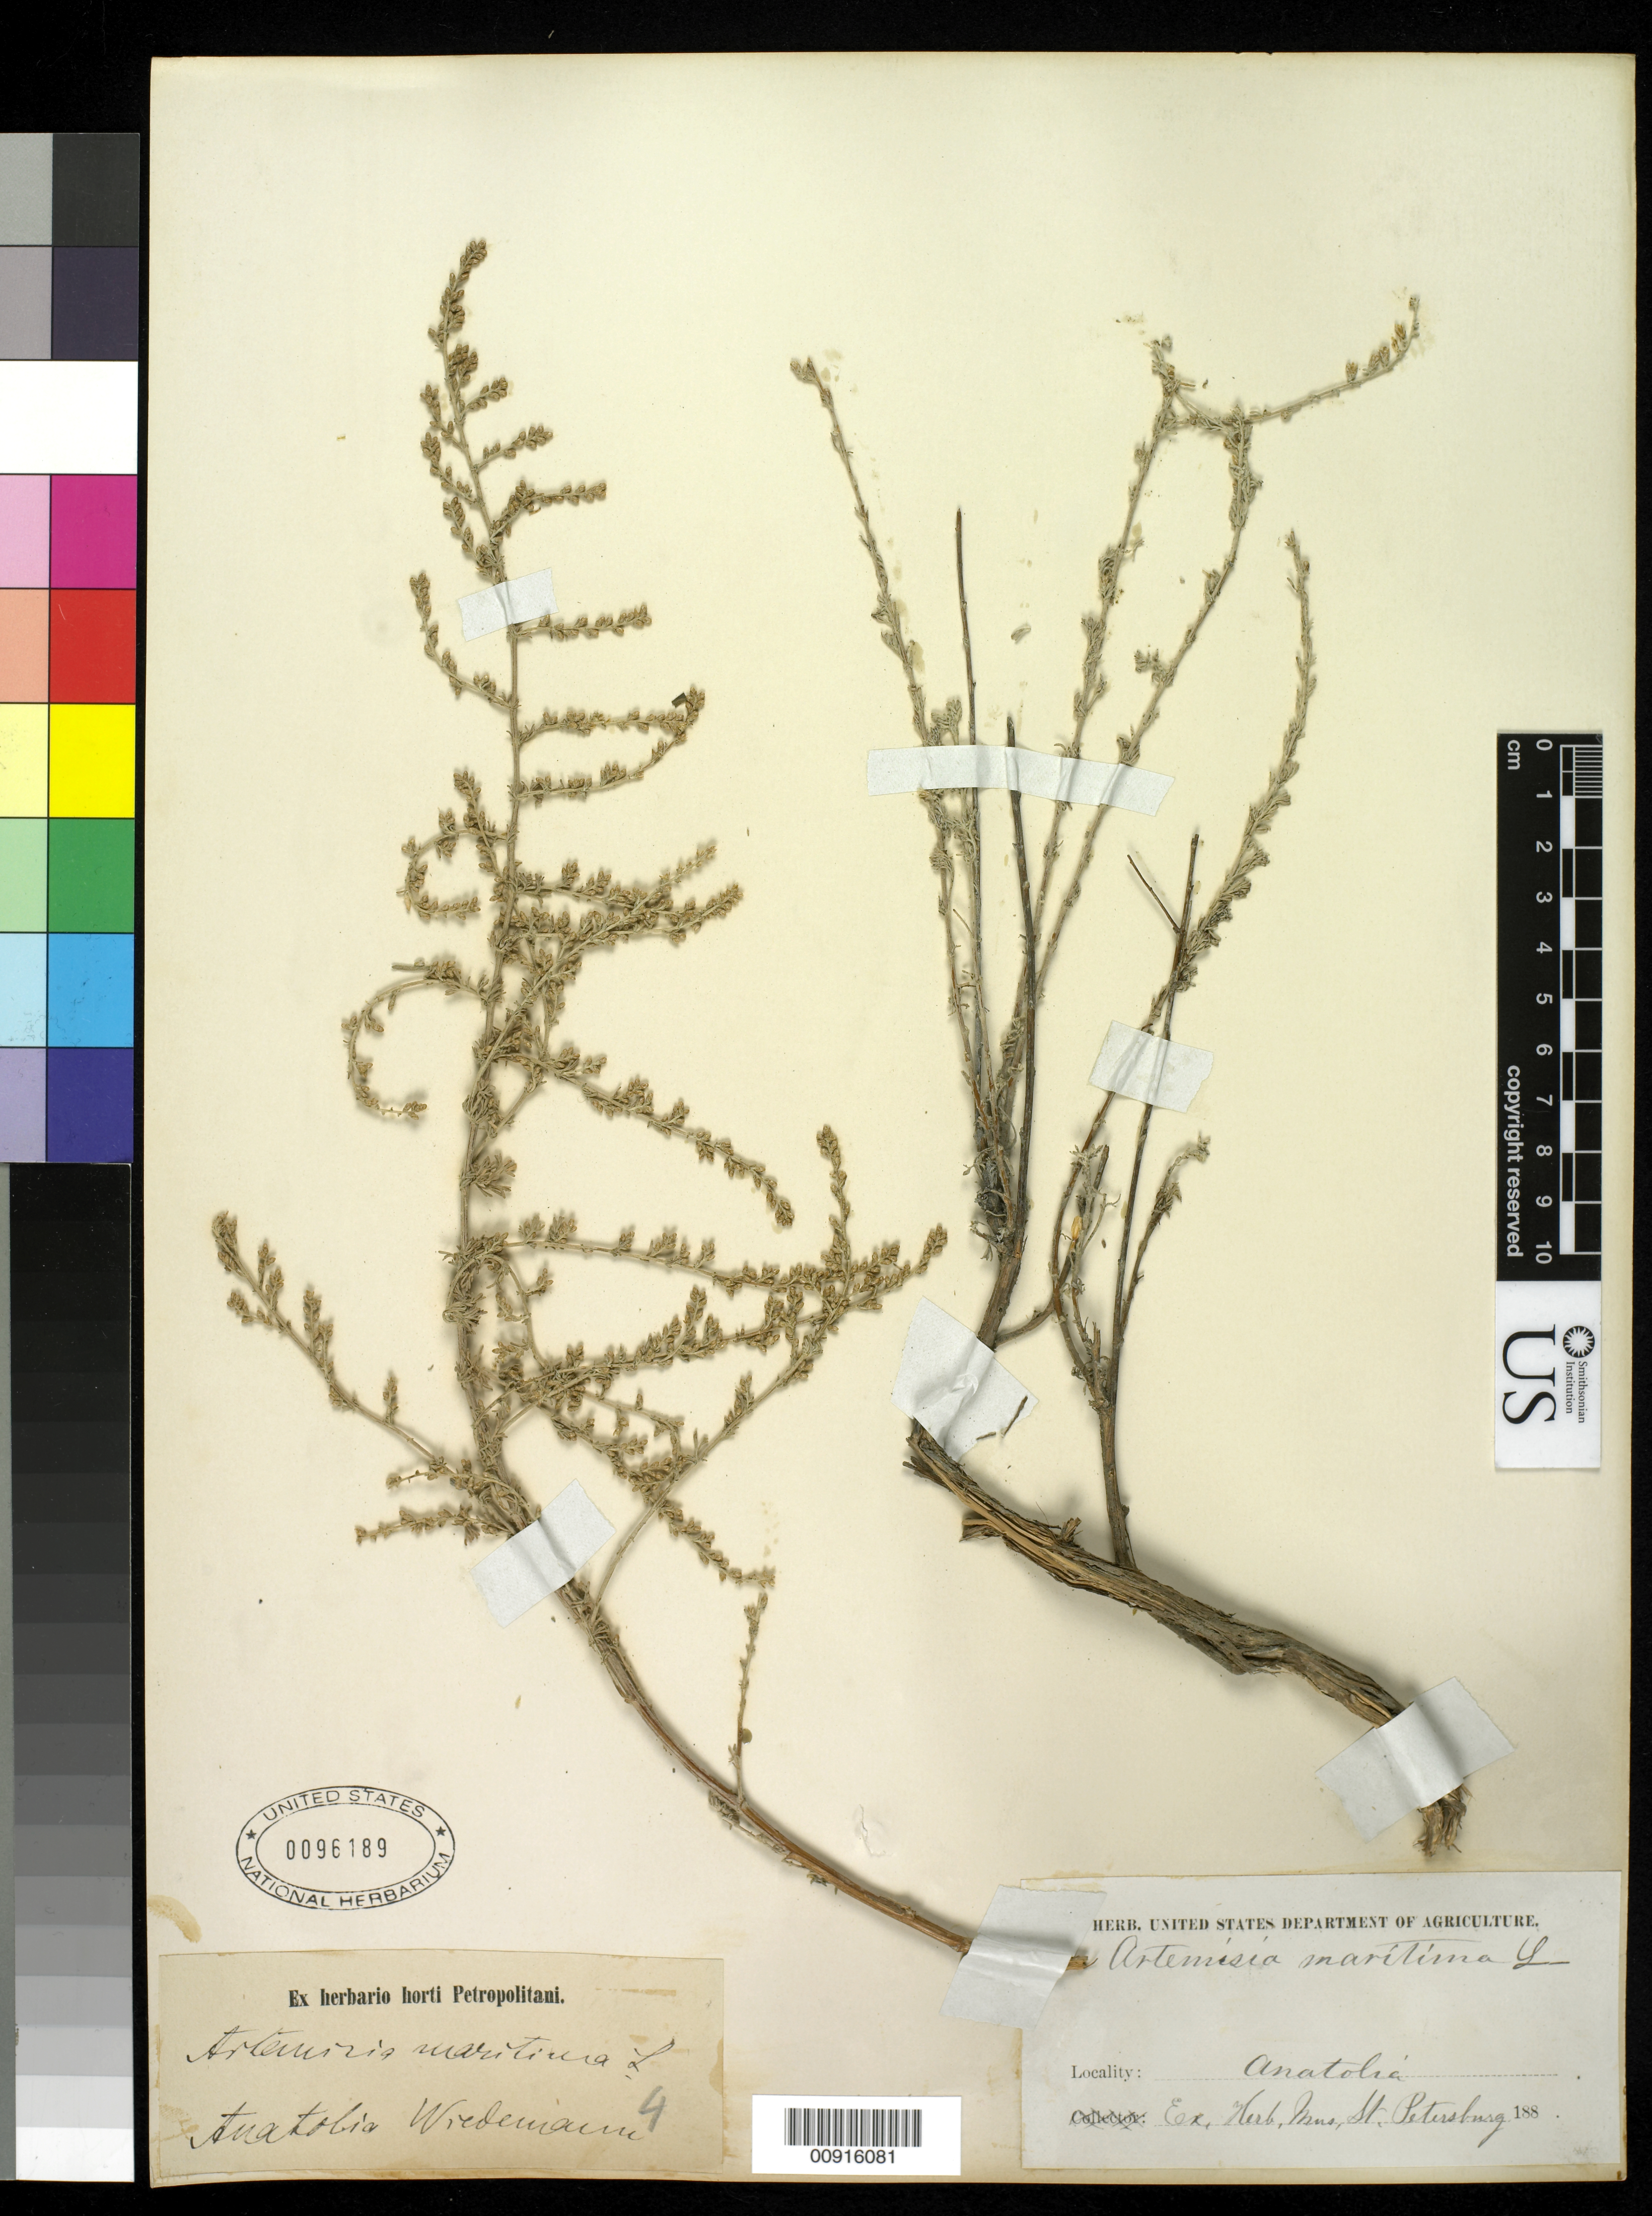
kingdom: Plantae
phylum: Tracheophyta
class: Magnoliopsida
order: Asterales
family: Asteraceae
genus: Artemisia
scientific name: Artemisia maritima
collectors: E. Wiedemann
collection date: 1880/1887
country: Turkey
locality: Anatolia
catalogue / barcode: US 96189